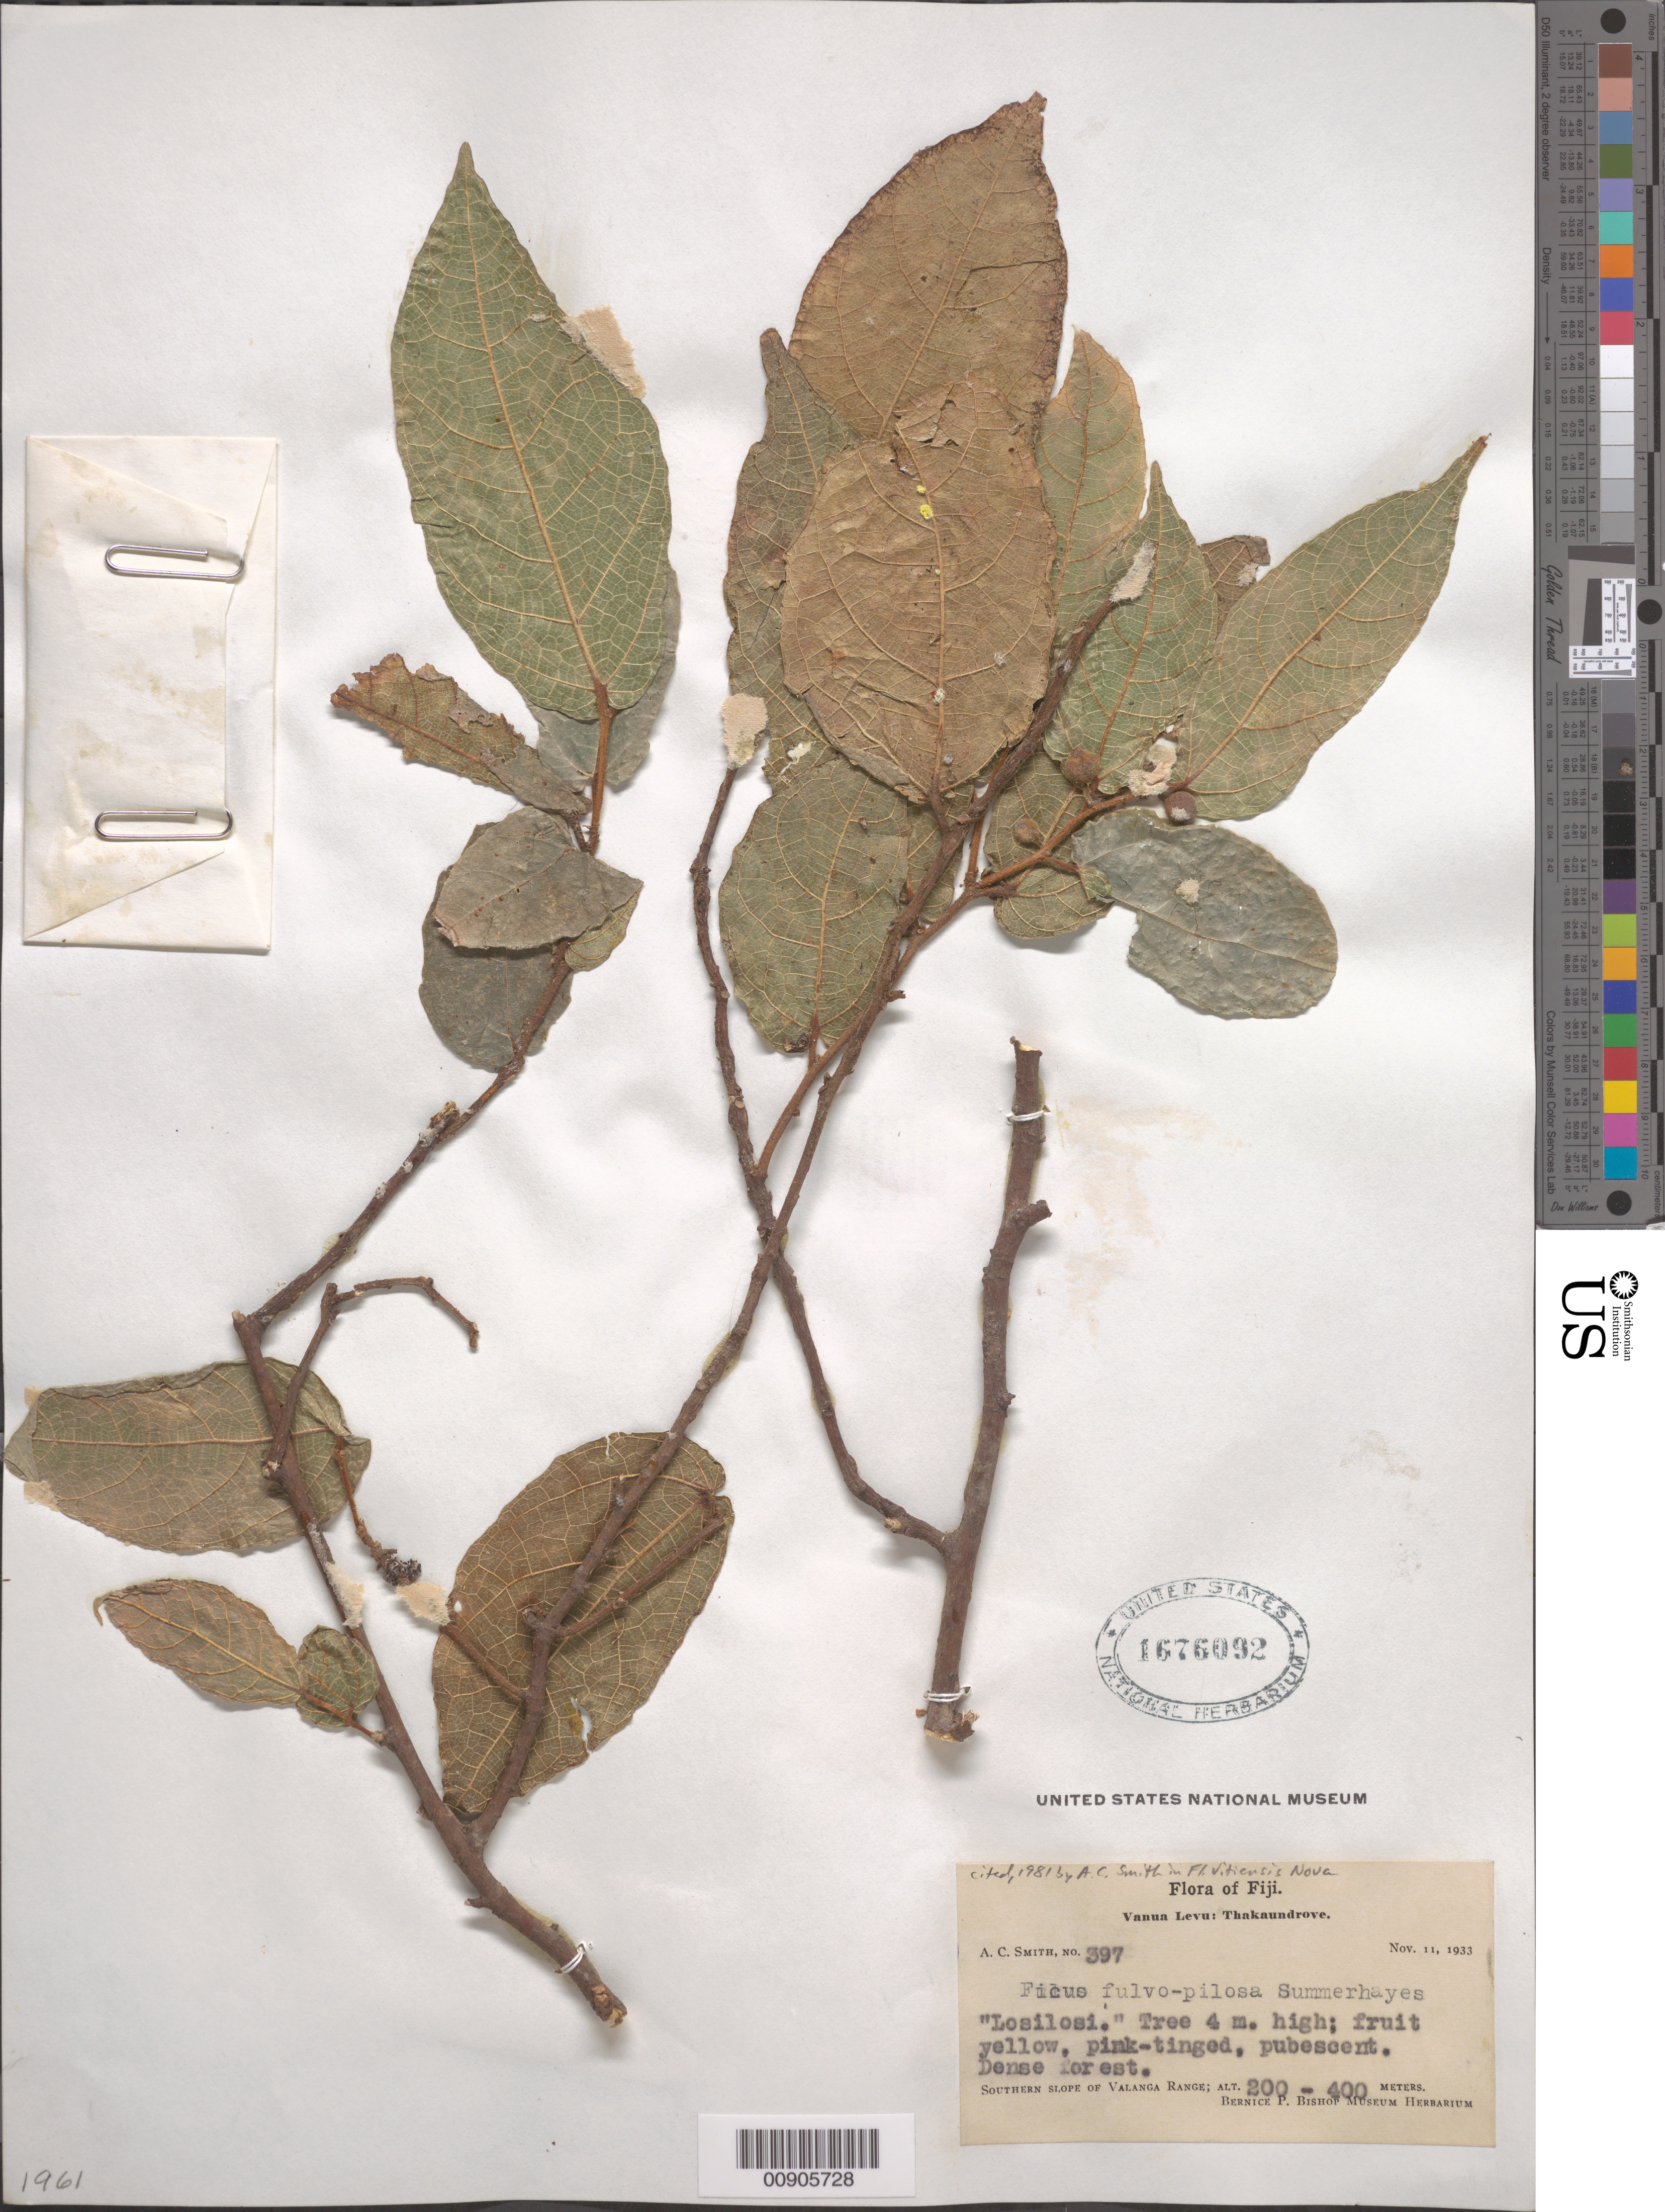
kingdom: Plantae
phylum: Tracheophyta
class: Magnoliopsida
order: Rosales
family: Moraceae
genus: Ficus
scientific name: Ficus fulvopilosa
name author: Summerh.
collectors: C. A. Smith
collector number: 397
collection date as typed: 11 Nov 1933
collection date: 1933-11-11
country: Fiji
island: Vanua Levu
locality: Thakaundrove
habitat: dense forest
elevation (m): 200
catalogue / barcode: US 1676092